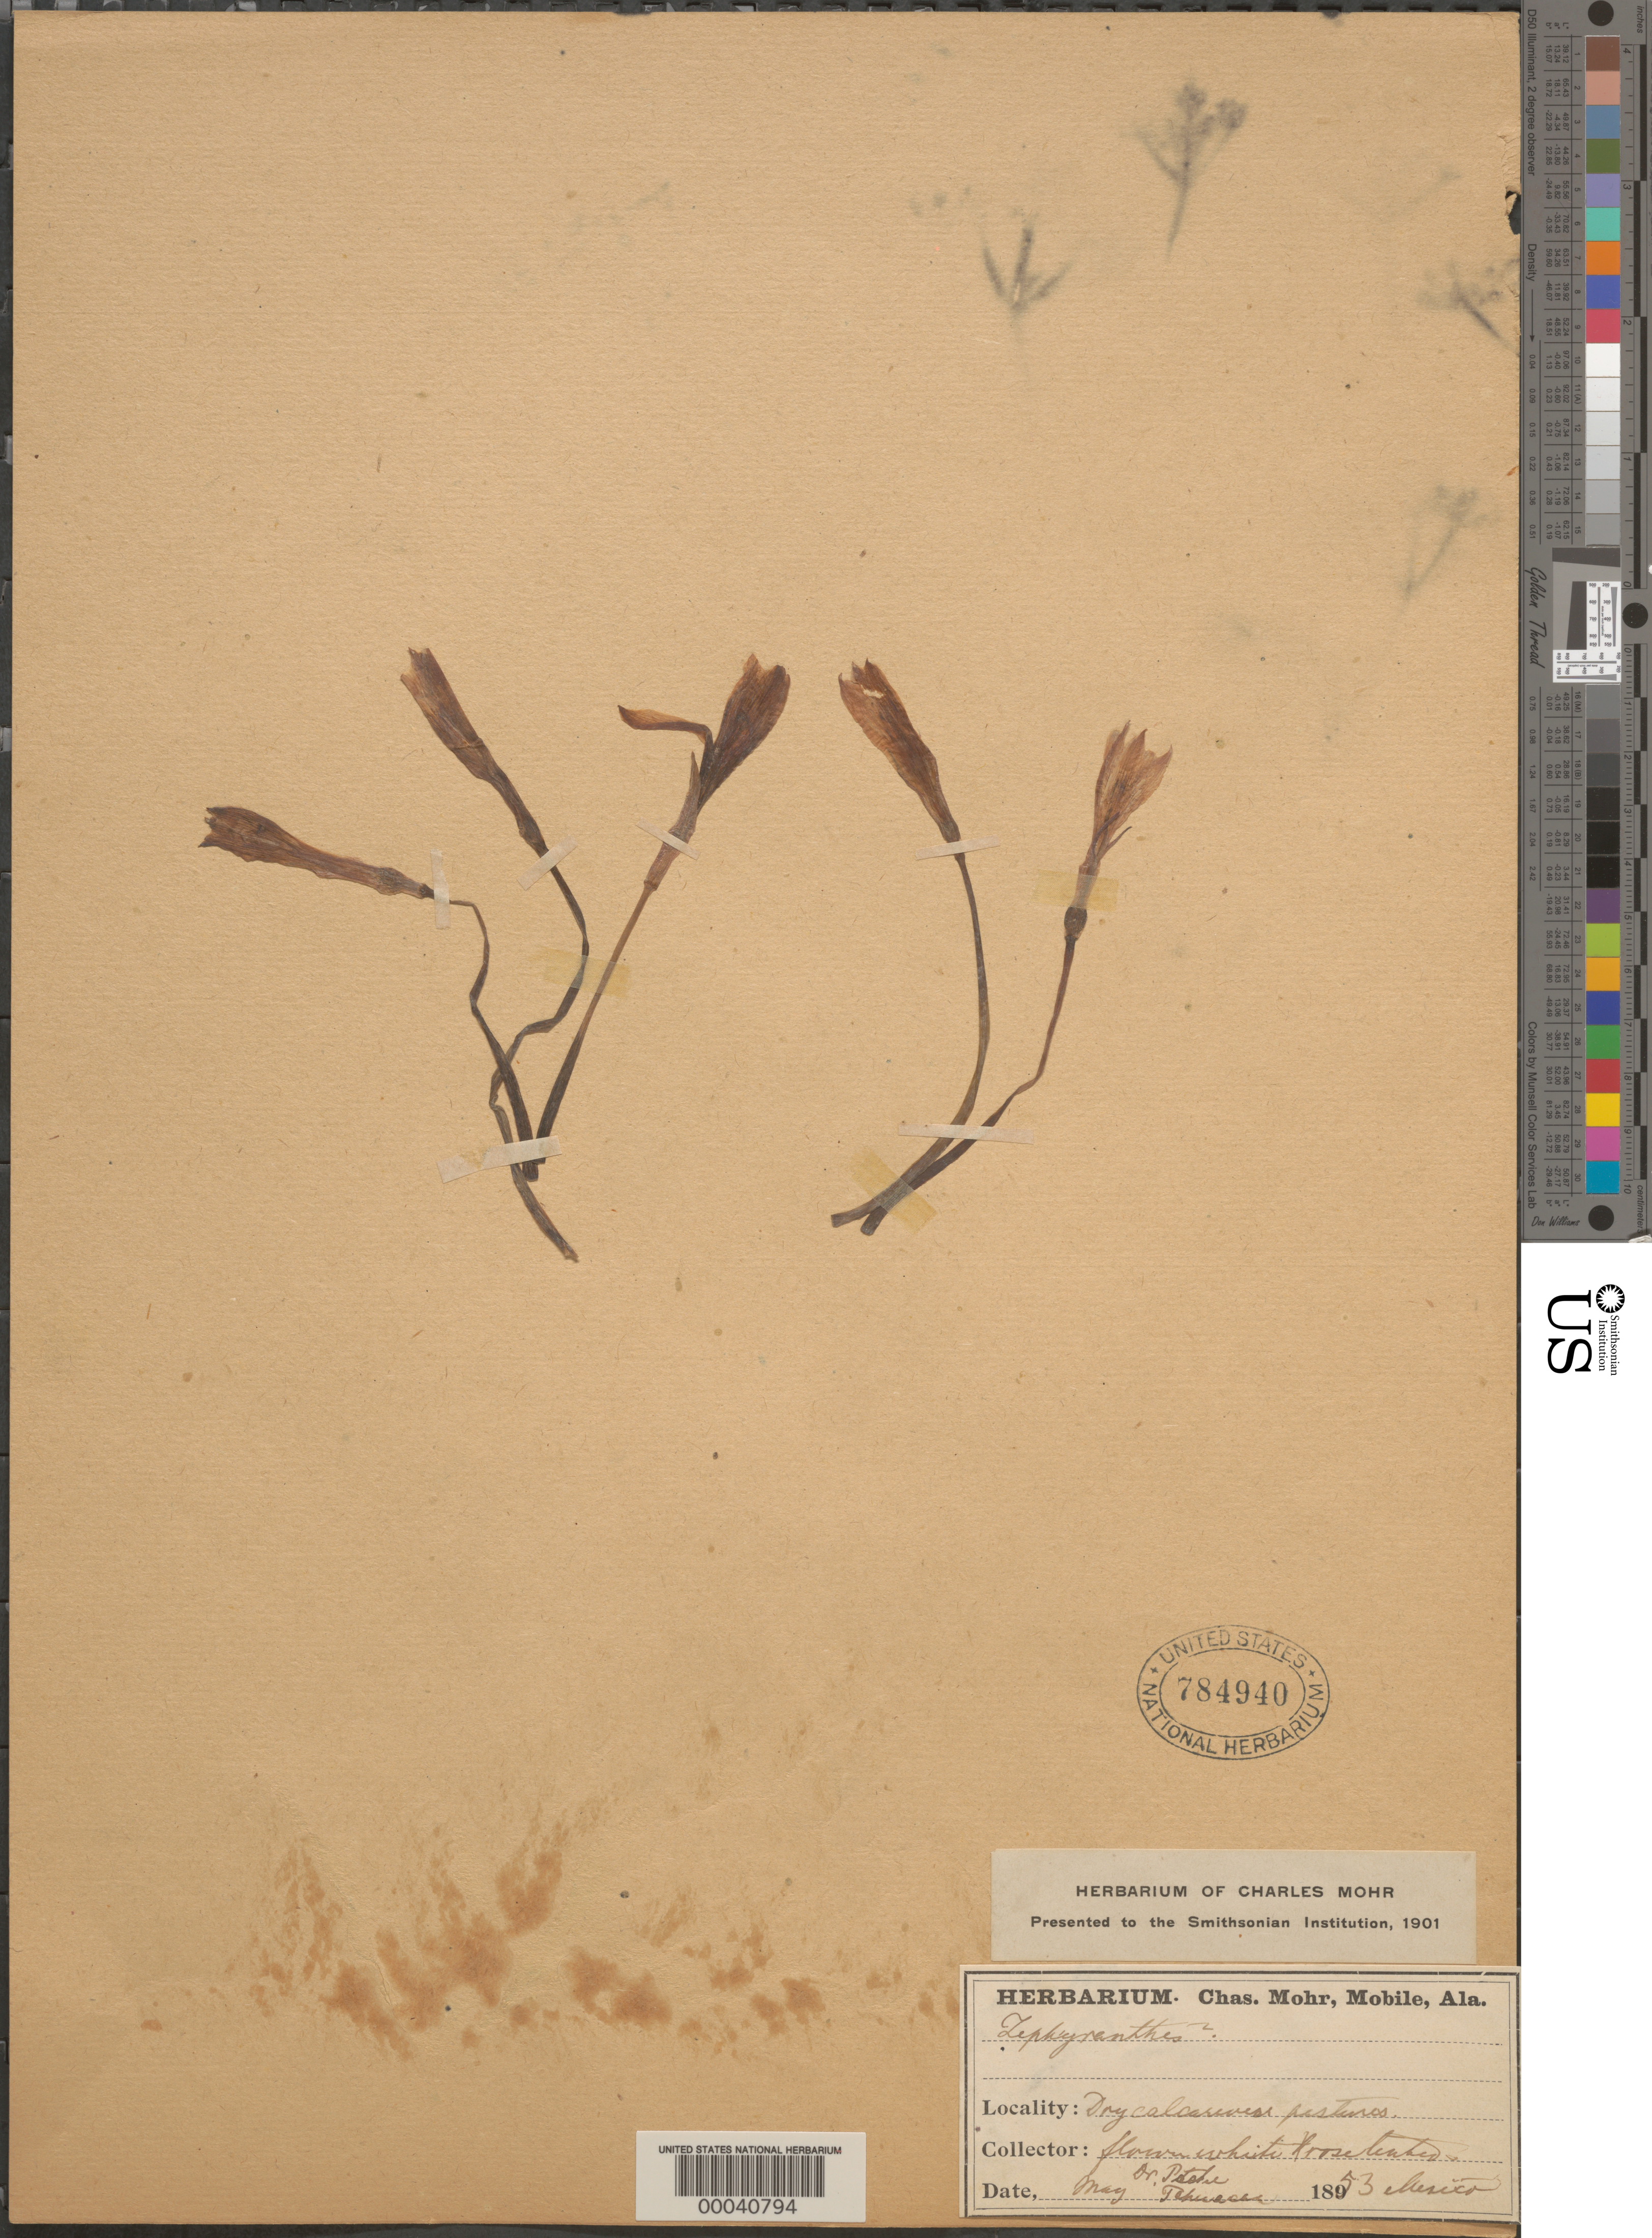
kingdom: Plantae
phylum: Tracheophyta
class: Liliopsida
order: Asparagales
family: Amaryllidaceae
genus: Zephyranthes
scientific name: Zephyranthes sp.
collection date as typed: May 1853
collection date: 1853-05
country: Mexico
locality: Tehuacan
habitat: Dry pastures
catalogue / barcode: US 784940